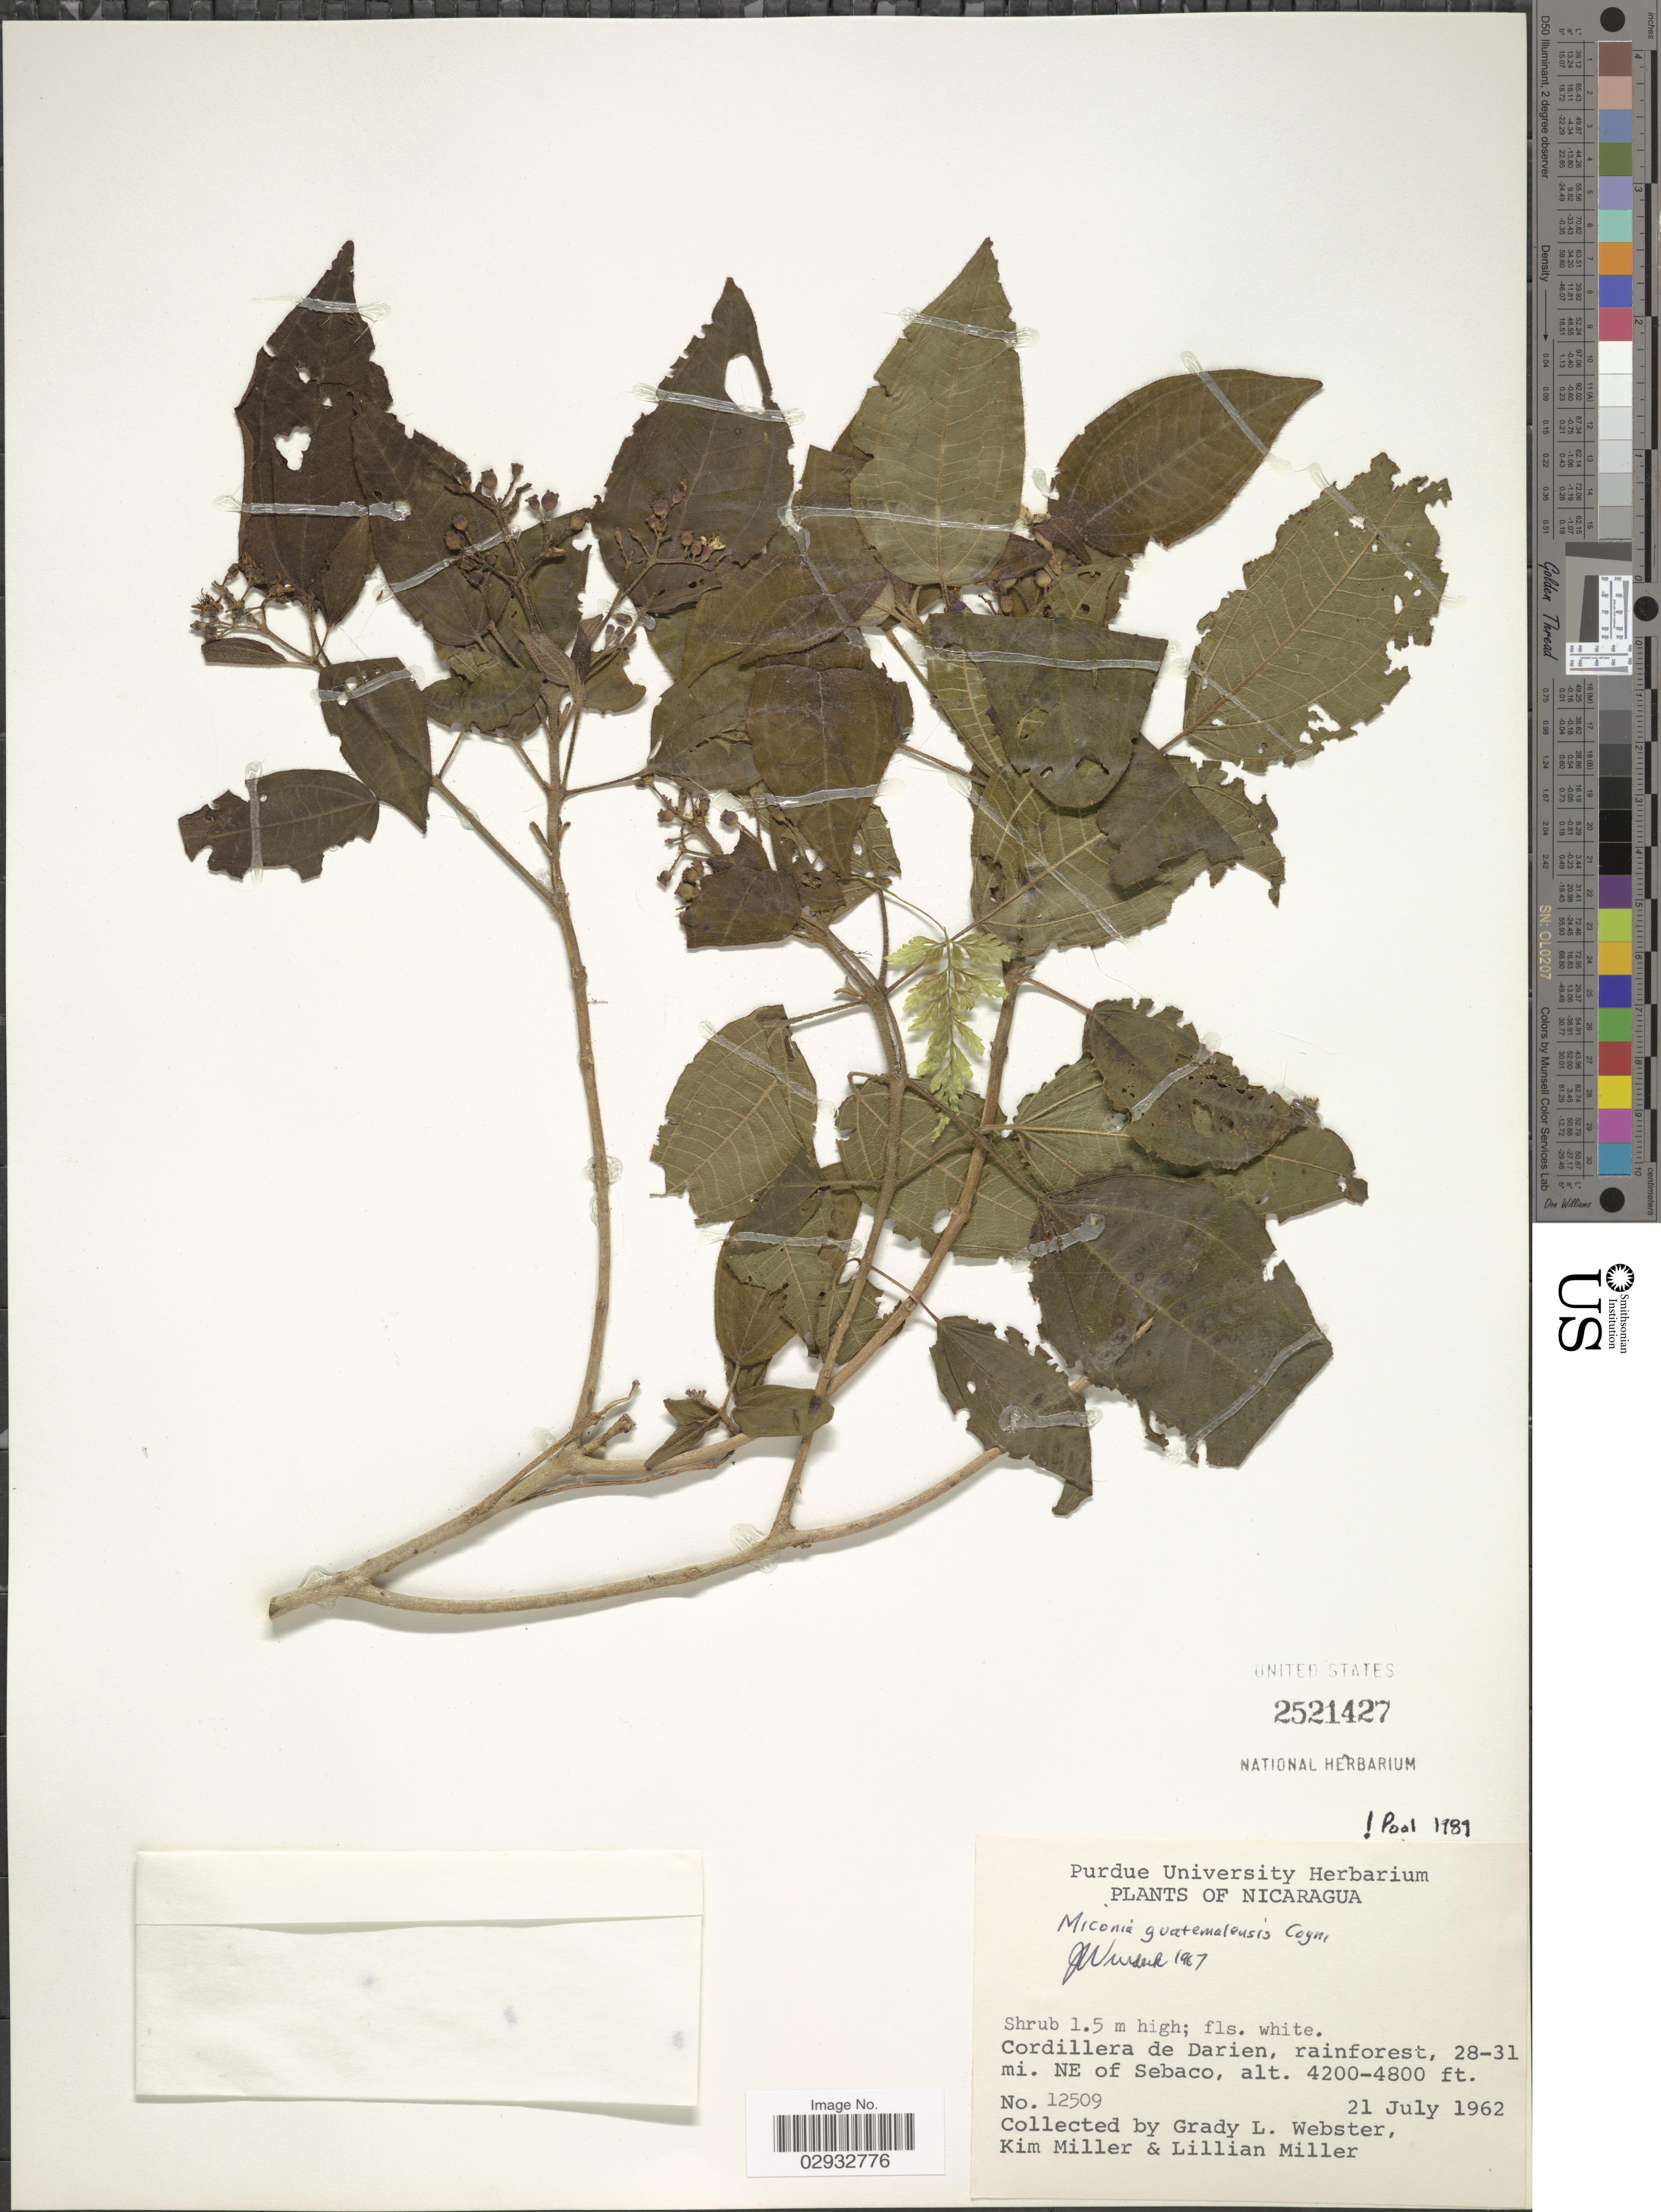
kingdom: Plantae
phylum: Tracheophyta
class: Magnoliopsida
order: Myrtales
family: Melastomataceae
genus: Miconia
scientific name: Miconia guatemalensis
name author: Cogn. in Donn. Sm.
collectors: G. L. Webster, K. Miller & L. Miller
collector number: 12509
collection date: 1962-07-21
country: Panama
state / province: Darién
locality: Cordillera de Darien, 28-31 mi. NE of Sebaco.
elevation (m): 1280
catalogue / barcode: US 2521427